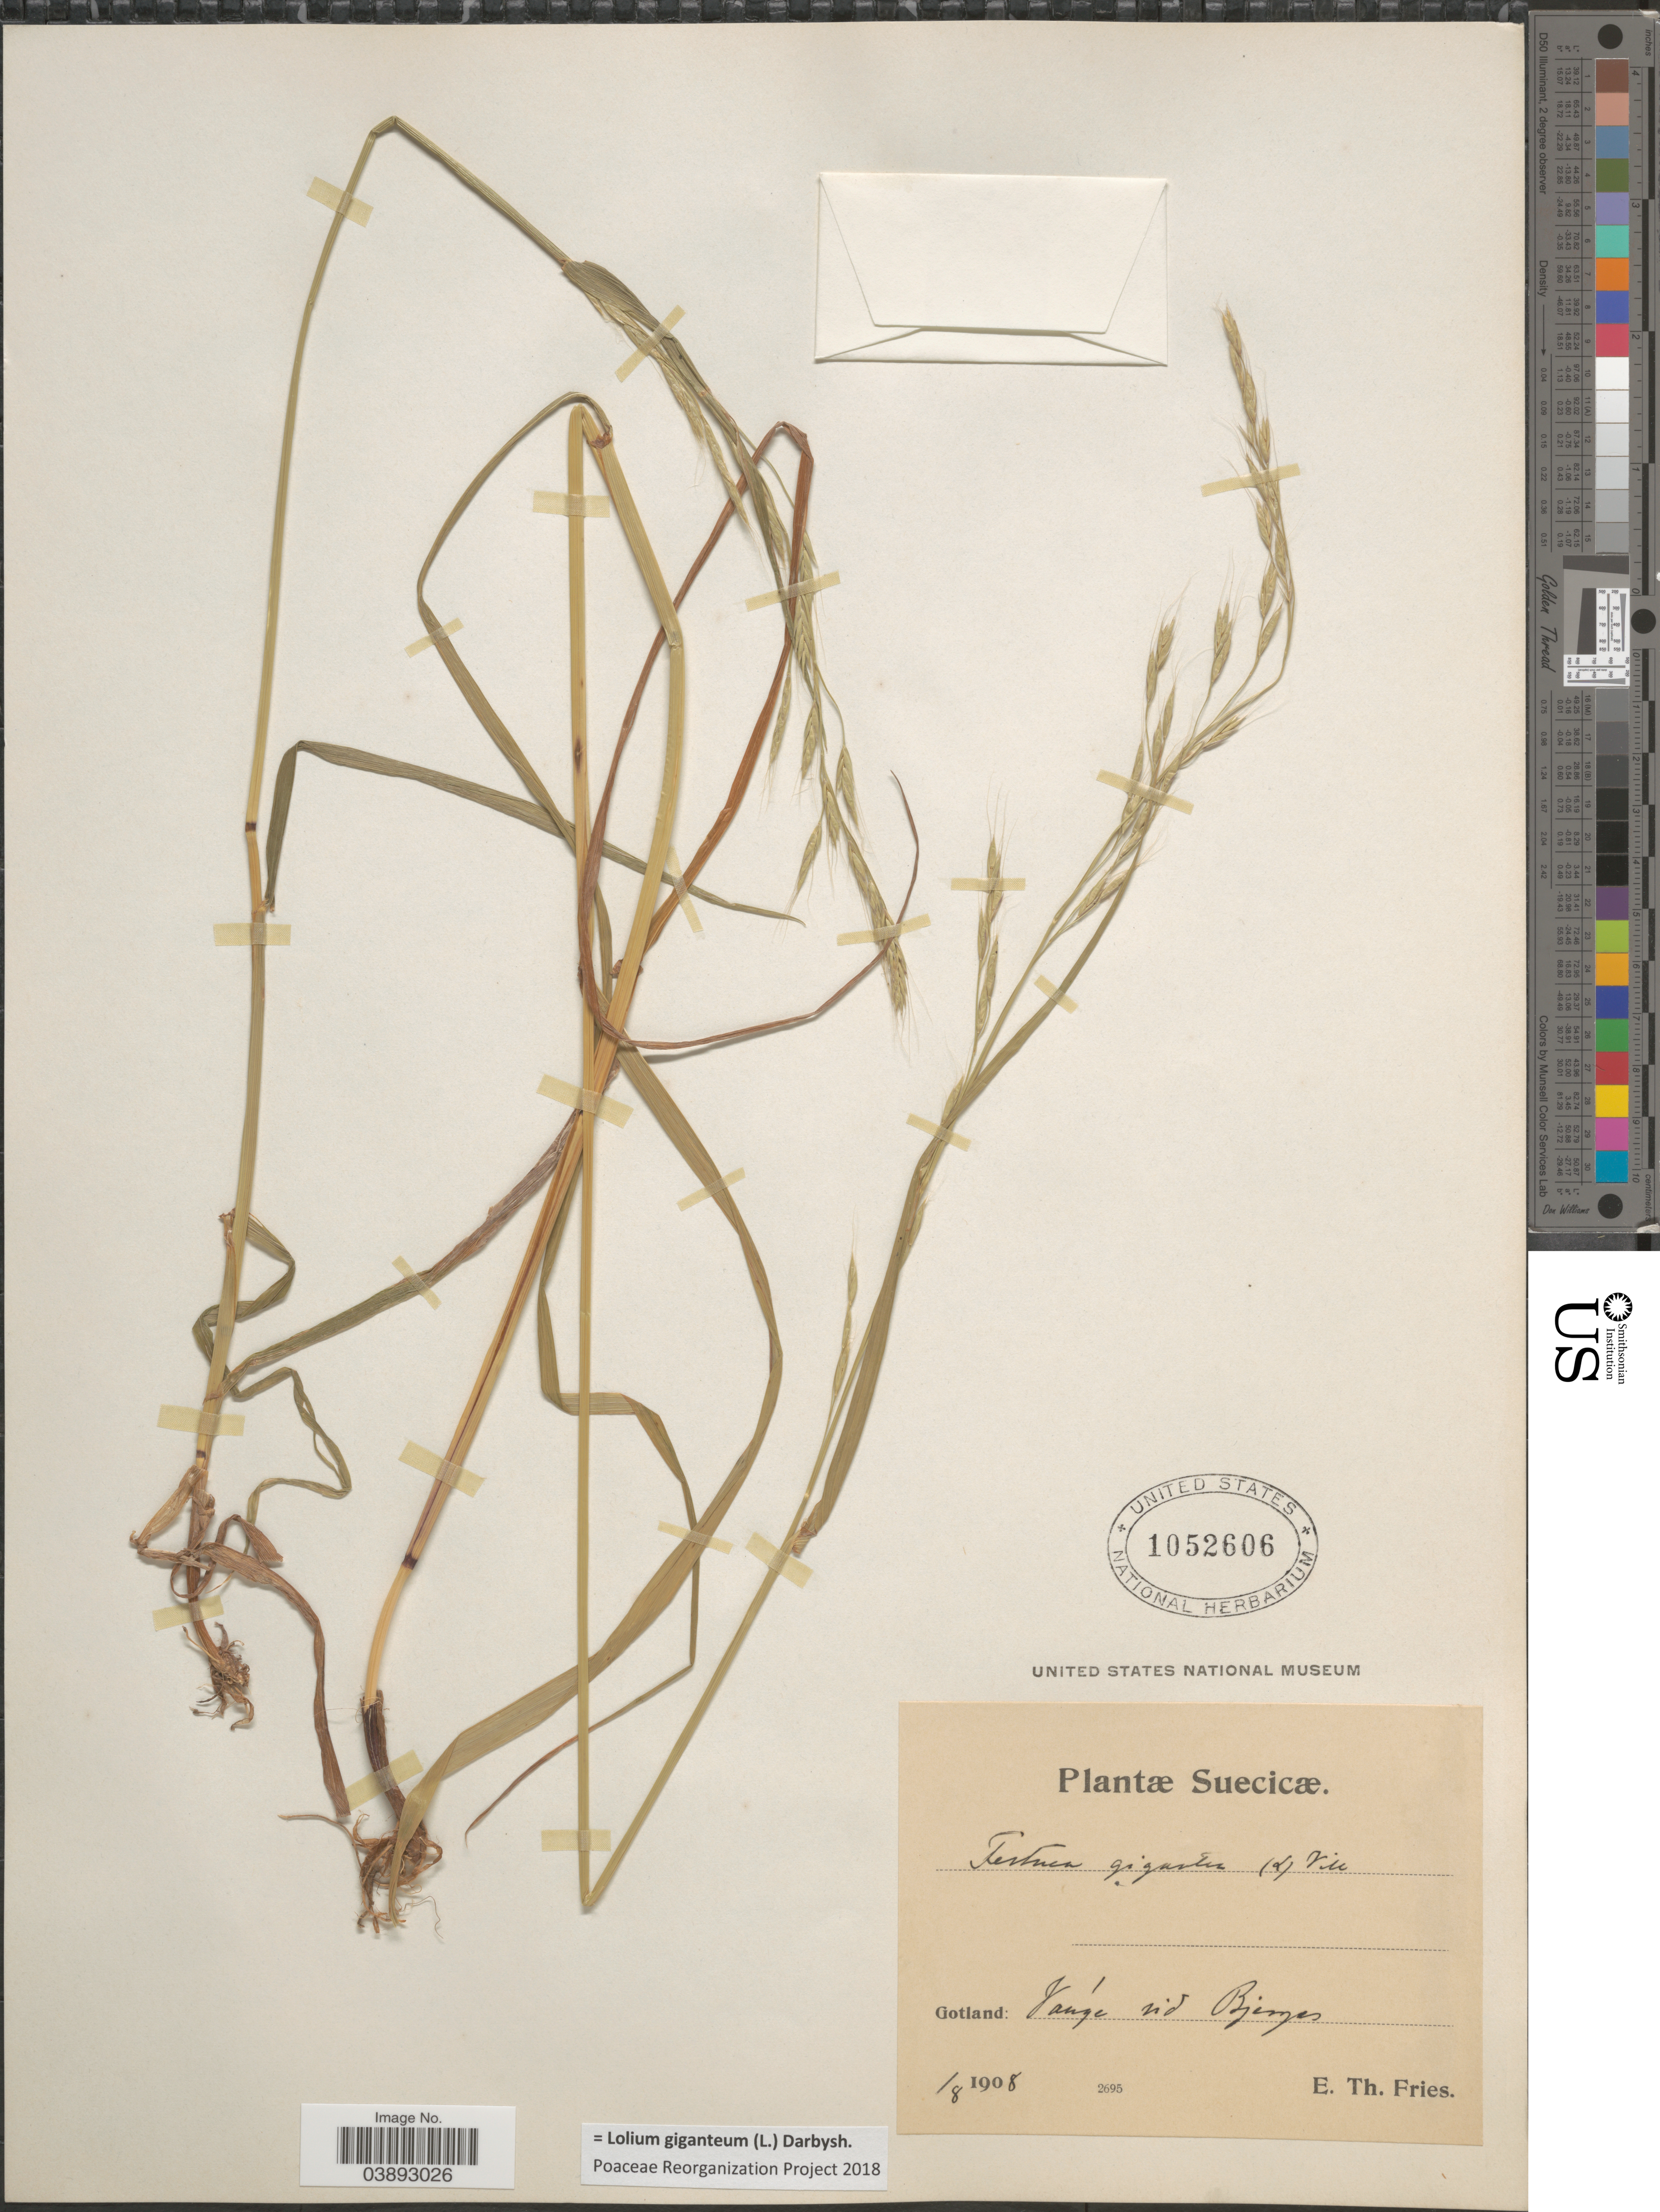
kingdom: Plantae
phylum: Tracheophyta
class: Liliopsida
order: Poales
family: Poaceae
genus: Lolium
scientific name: Lolium giganteum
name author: (L.) Darbysh.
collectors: E. Fries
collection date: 1908-08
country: Sweden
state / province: Gotland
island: Gotland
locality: Suecicæ. Gotland: Vangé vid Bjerges.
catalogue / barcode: US 1052606